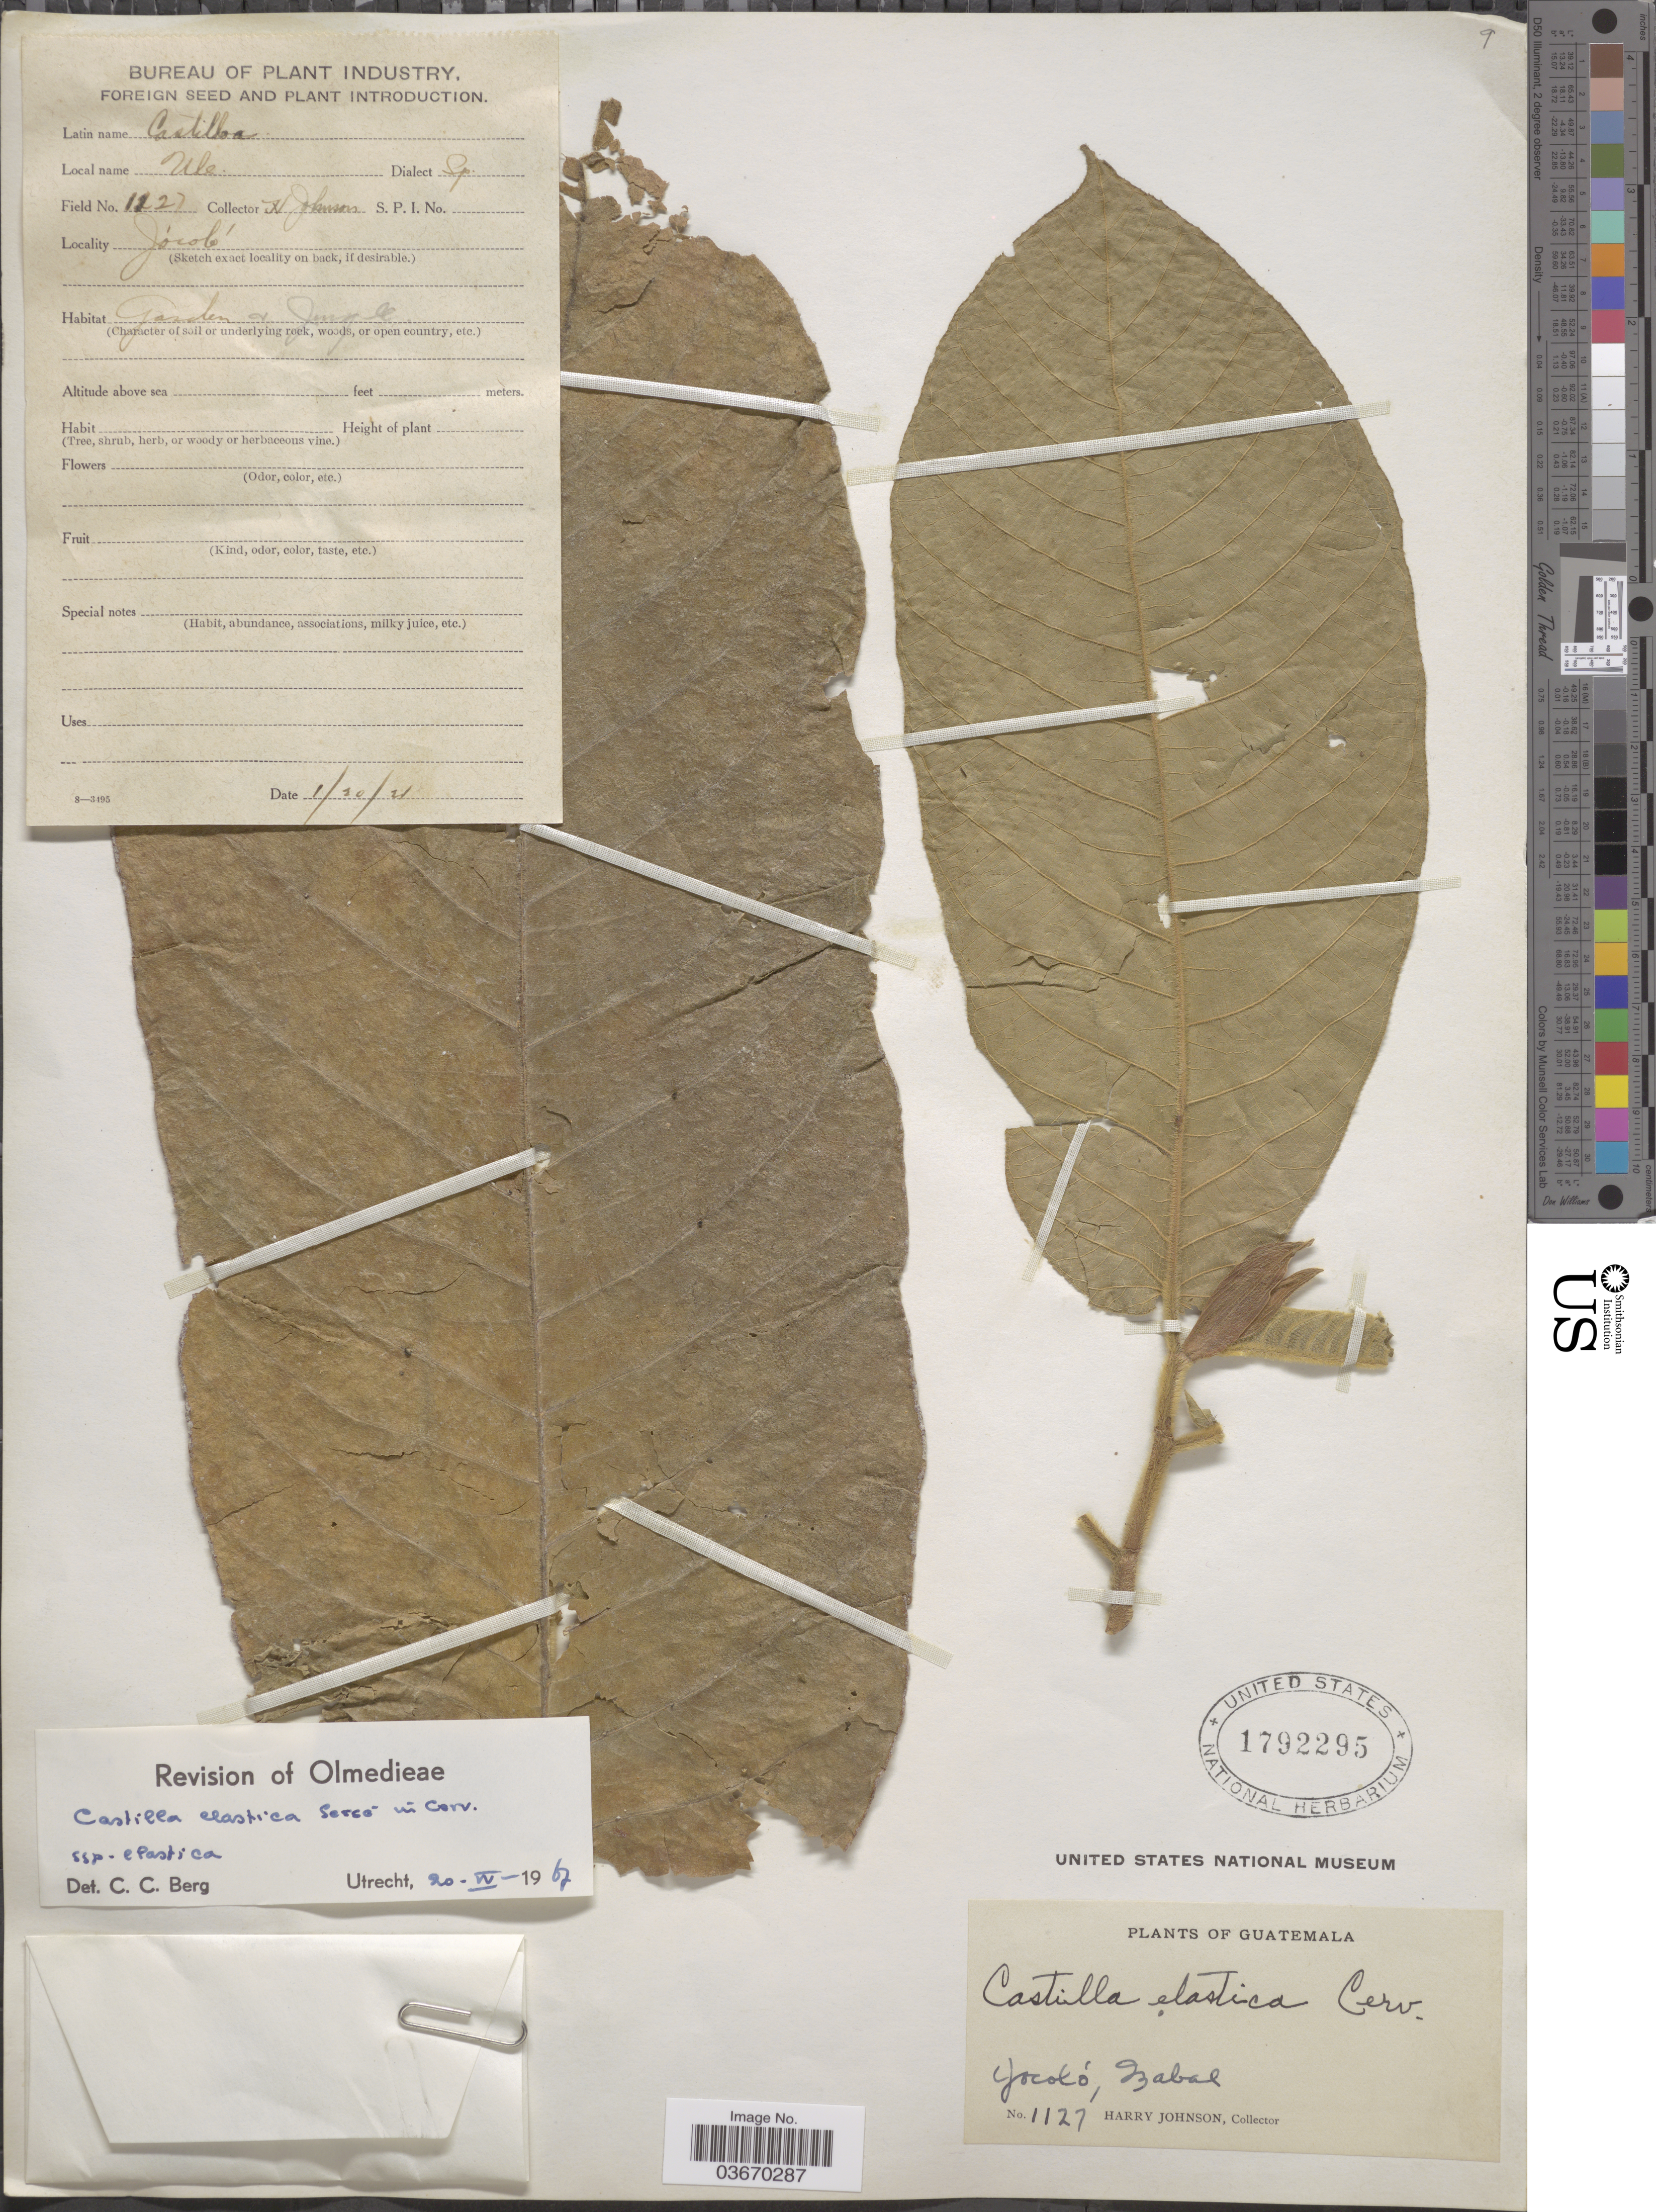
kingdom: Plantae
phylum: Tracheophyta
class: Magnoliopsida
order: Rosales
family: Moraceae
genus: Castilla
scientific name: Castilla elastica subsp. elastica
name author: Sessé ex Cerv.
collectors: H. Johnson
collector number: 1127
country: Guatemala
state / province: Izabal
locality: Yocotó. Garden & Jungle.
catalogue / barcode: US 1792295